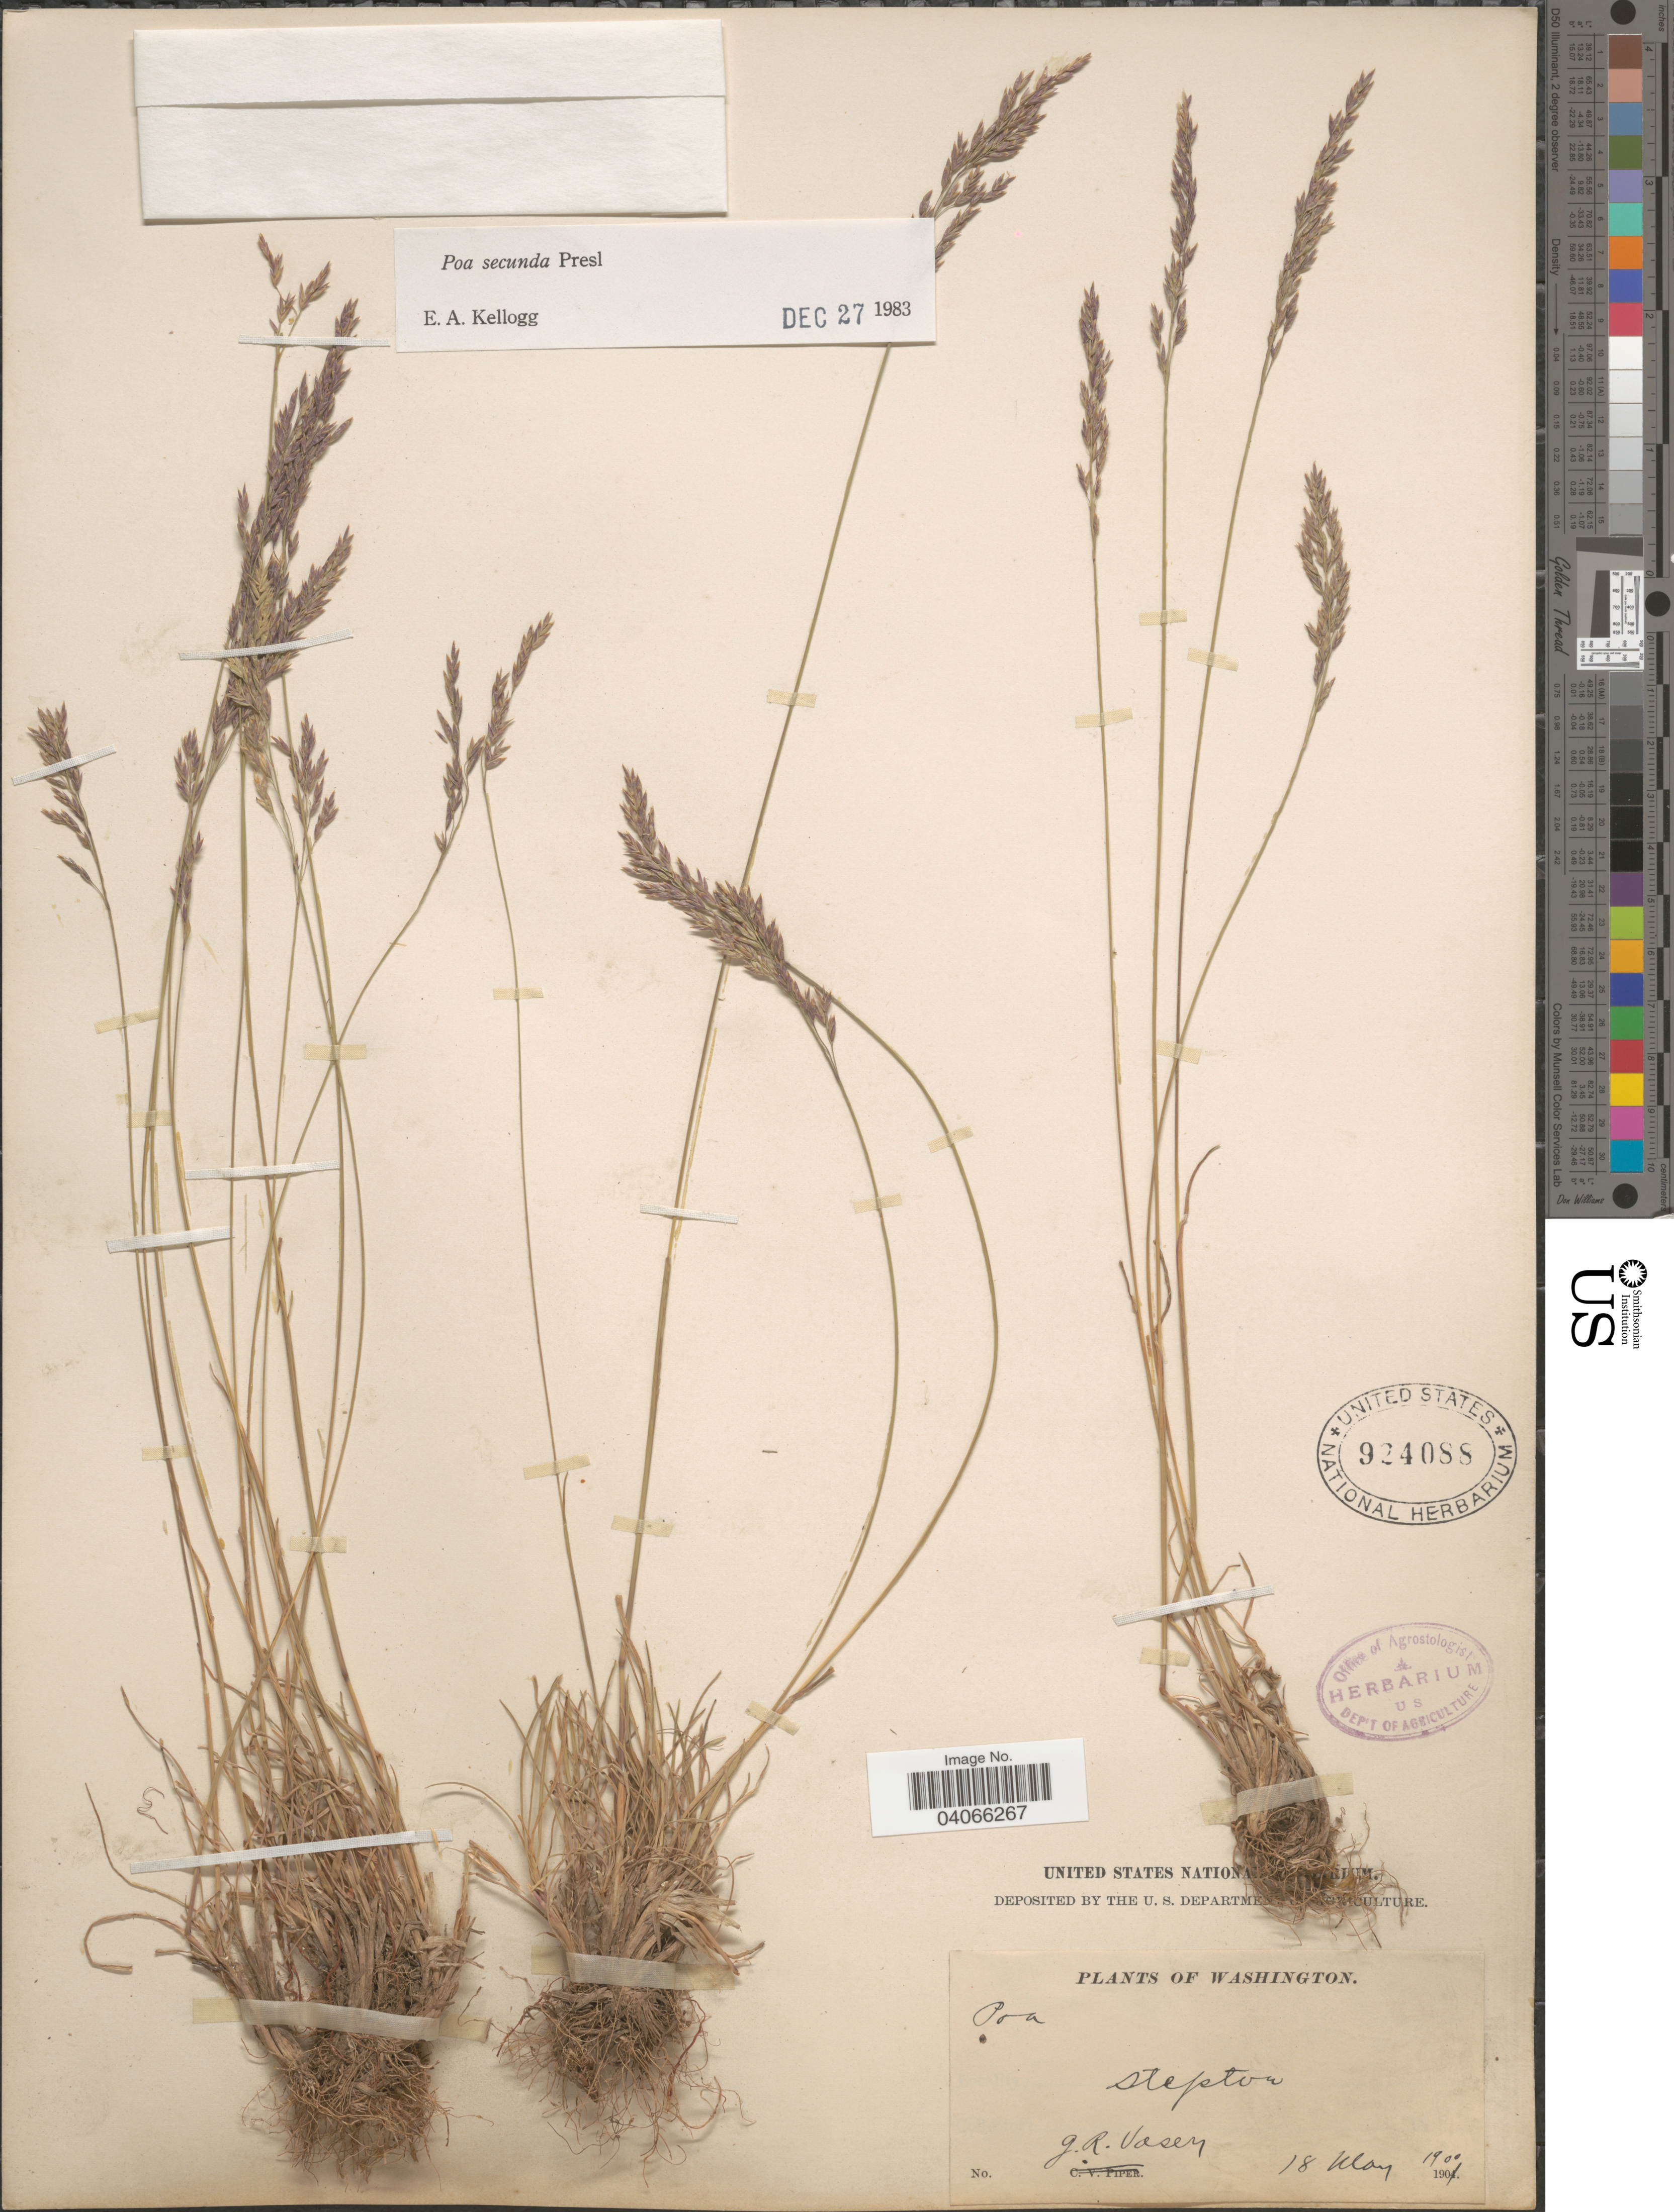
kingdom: Plantae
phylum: Tracheophyta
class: Liliopsida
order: Poales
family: Poaceae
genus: Poa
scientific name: Poa secunda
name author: J. Presl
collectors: G. R. Vasey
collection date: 1900-05-18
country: United States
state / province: Washington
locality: Steptoe.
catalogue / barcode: US 924088